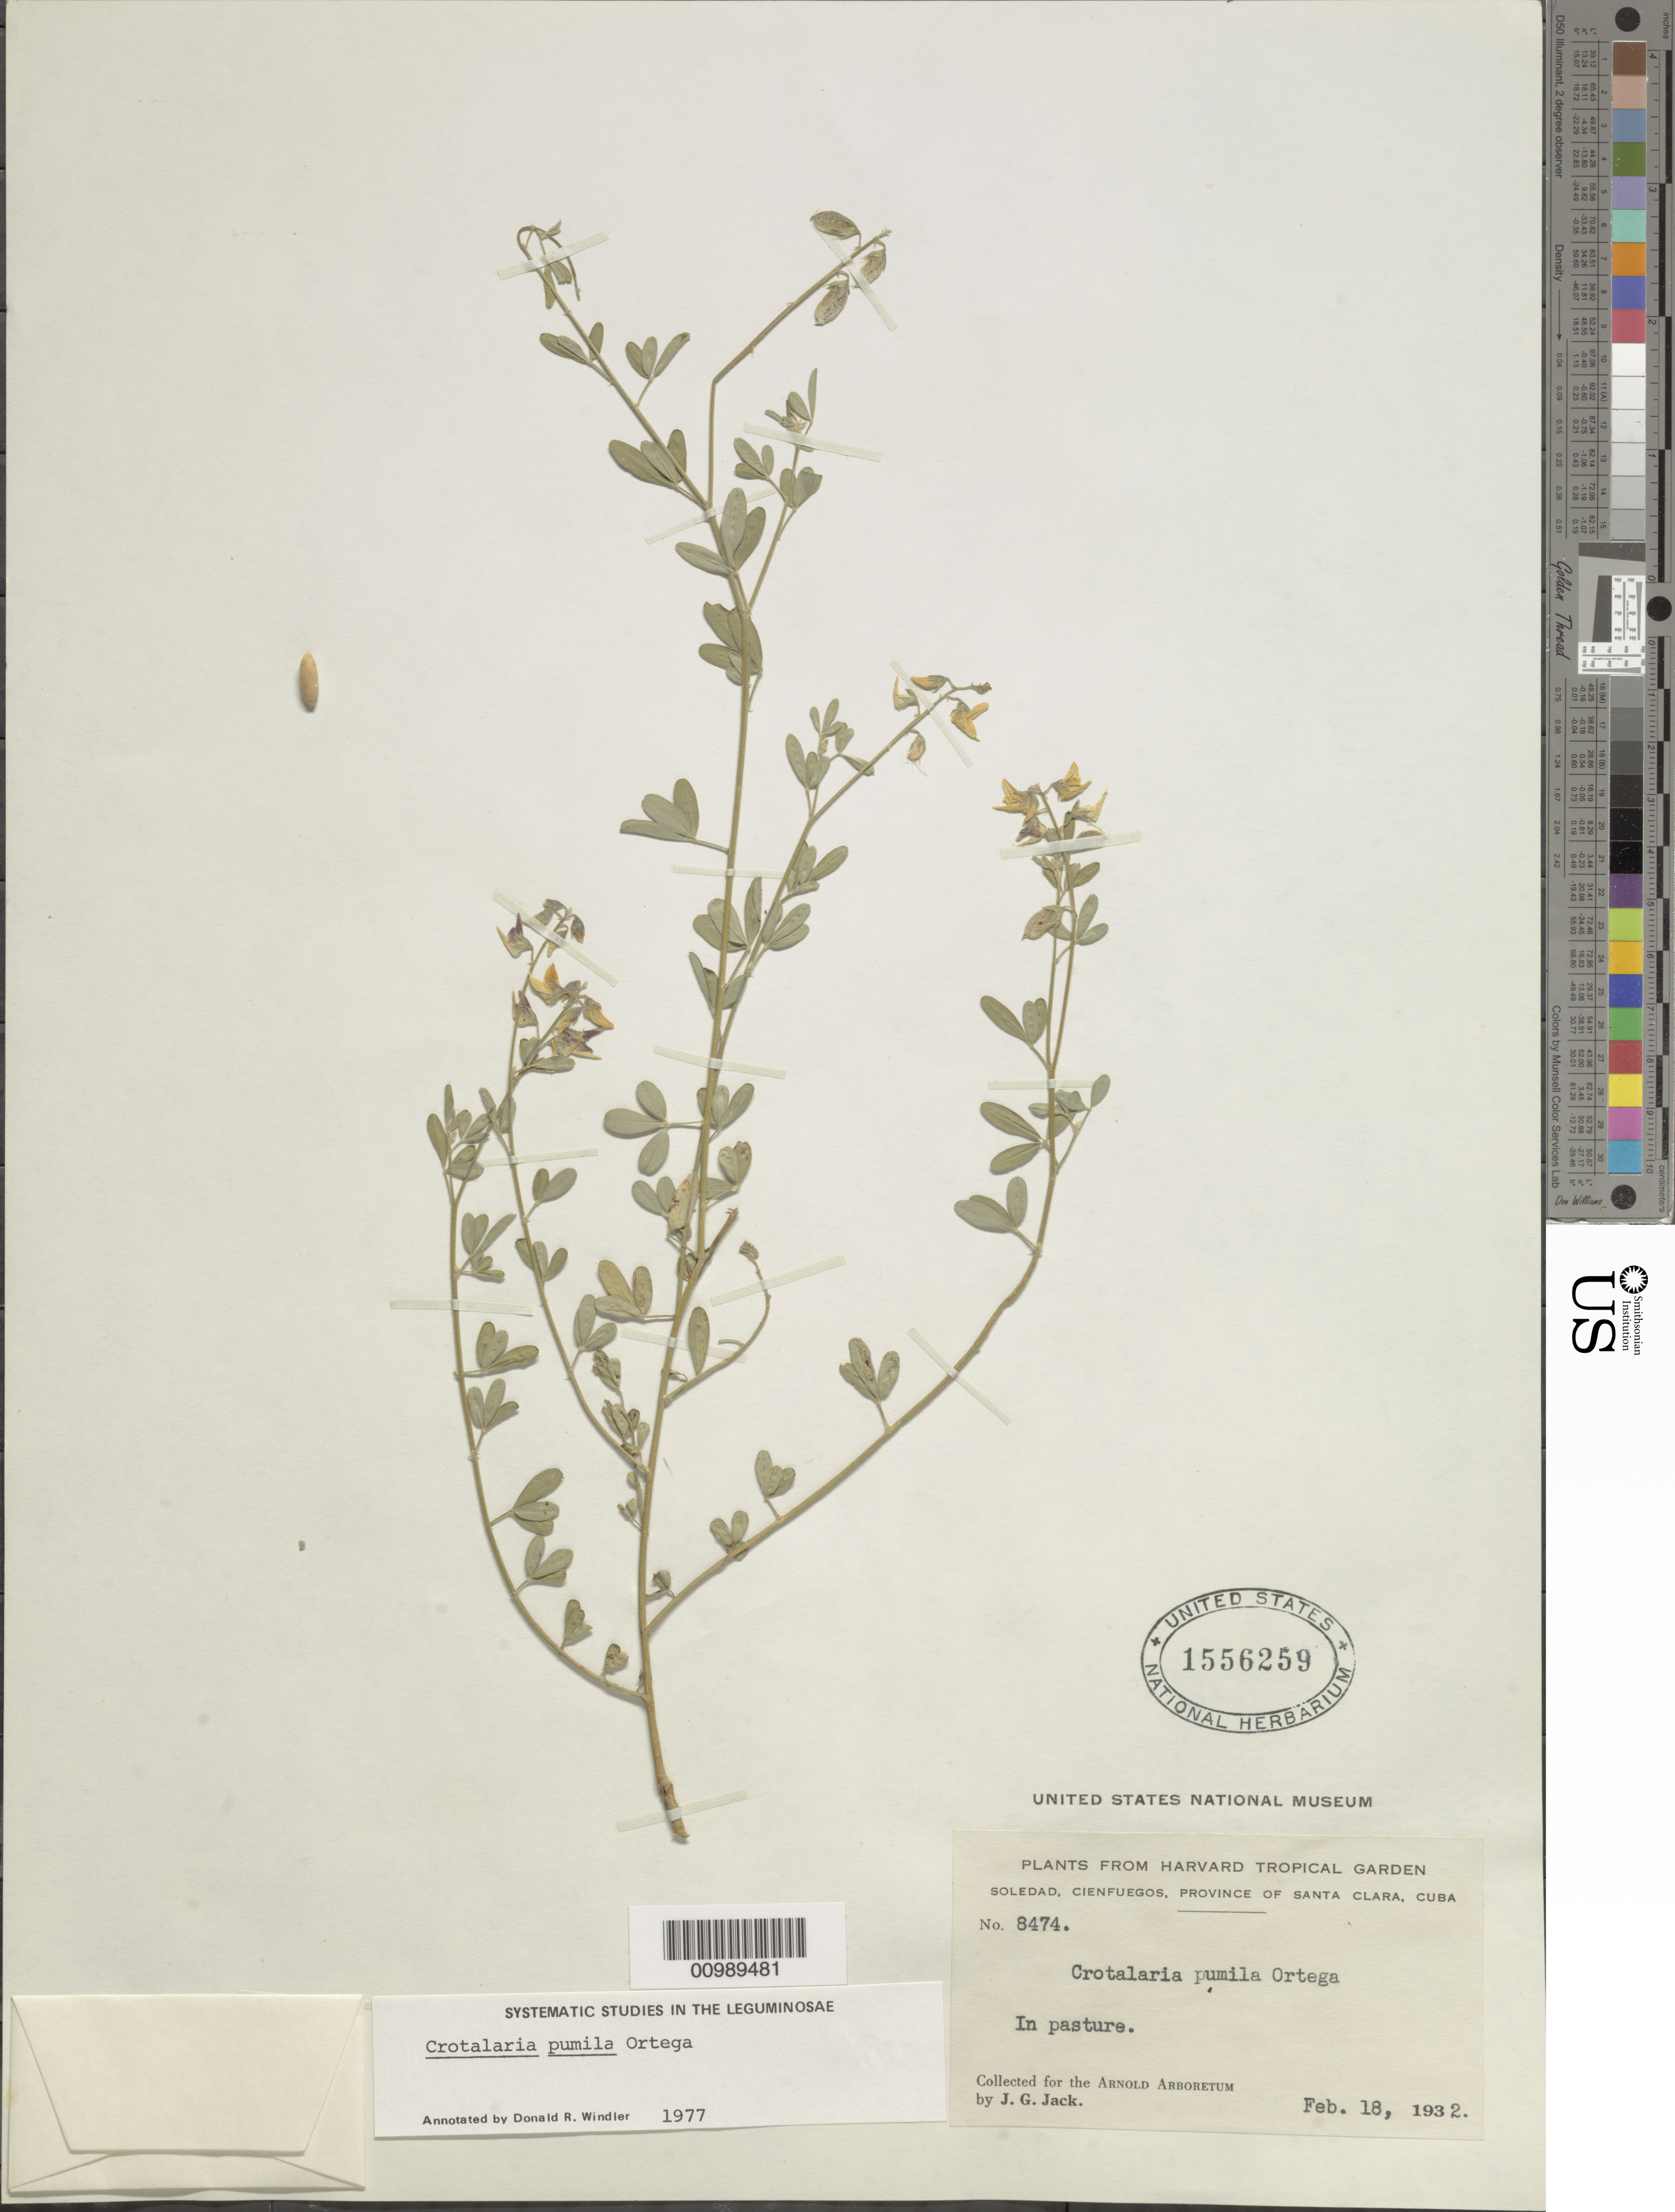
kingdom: Plantae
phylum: Tracheophyta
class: Magnoliopsida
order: Fabales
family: Fabaceae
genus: Crotalaria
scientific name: Crotalaria pumila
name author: Ortega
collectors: J. G. Jack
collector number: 8474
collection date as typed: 18 Feb 1932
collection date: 1932-02-18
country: Cuba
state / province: Cienfuegos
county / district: Santa Clara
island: Cuba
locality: Soledad, Cienfuegos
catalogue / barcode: US 1556259